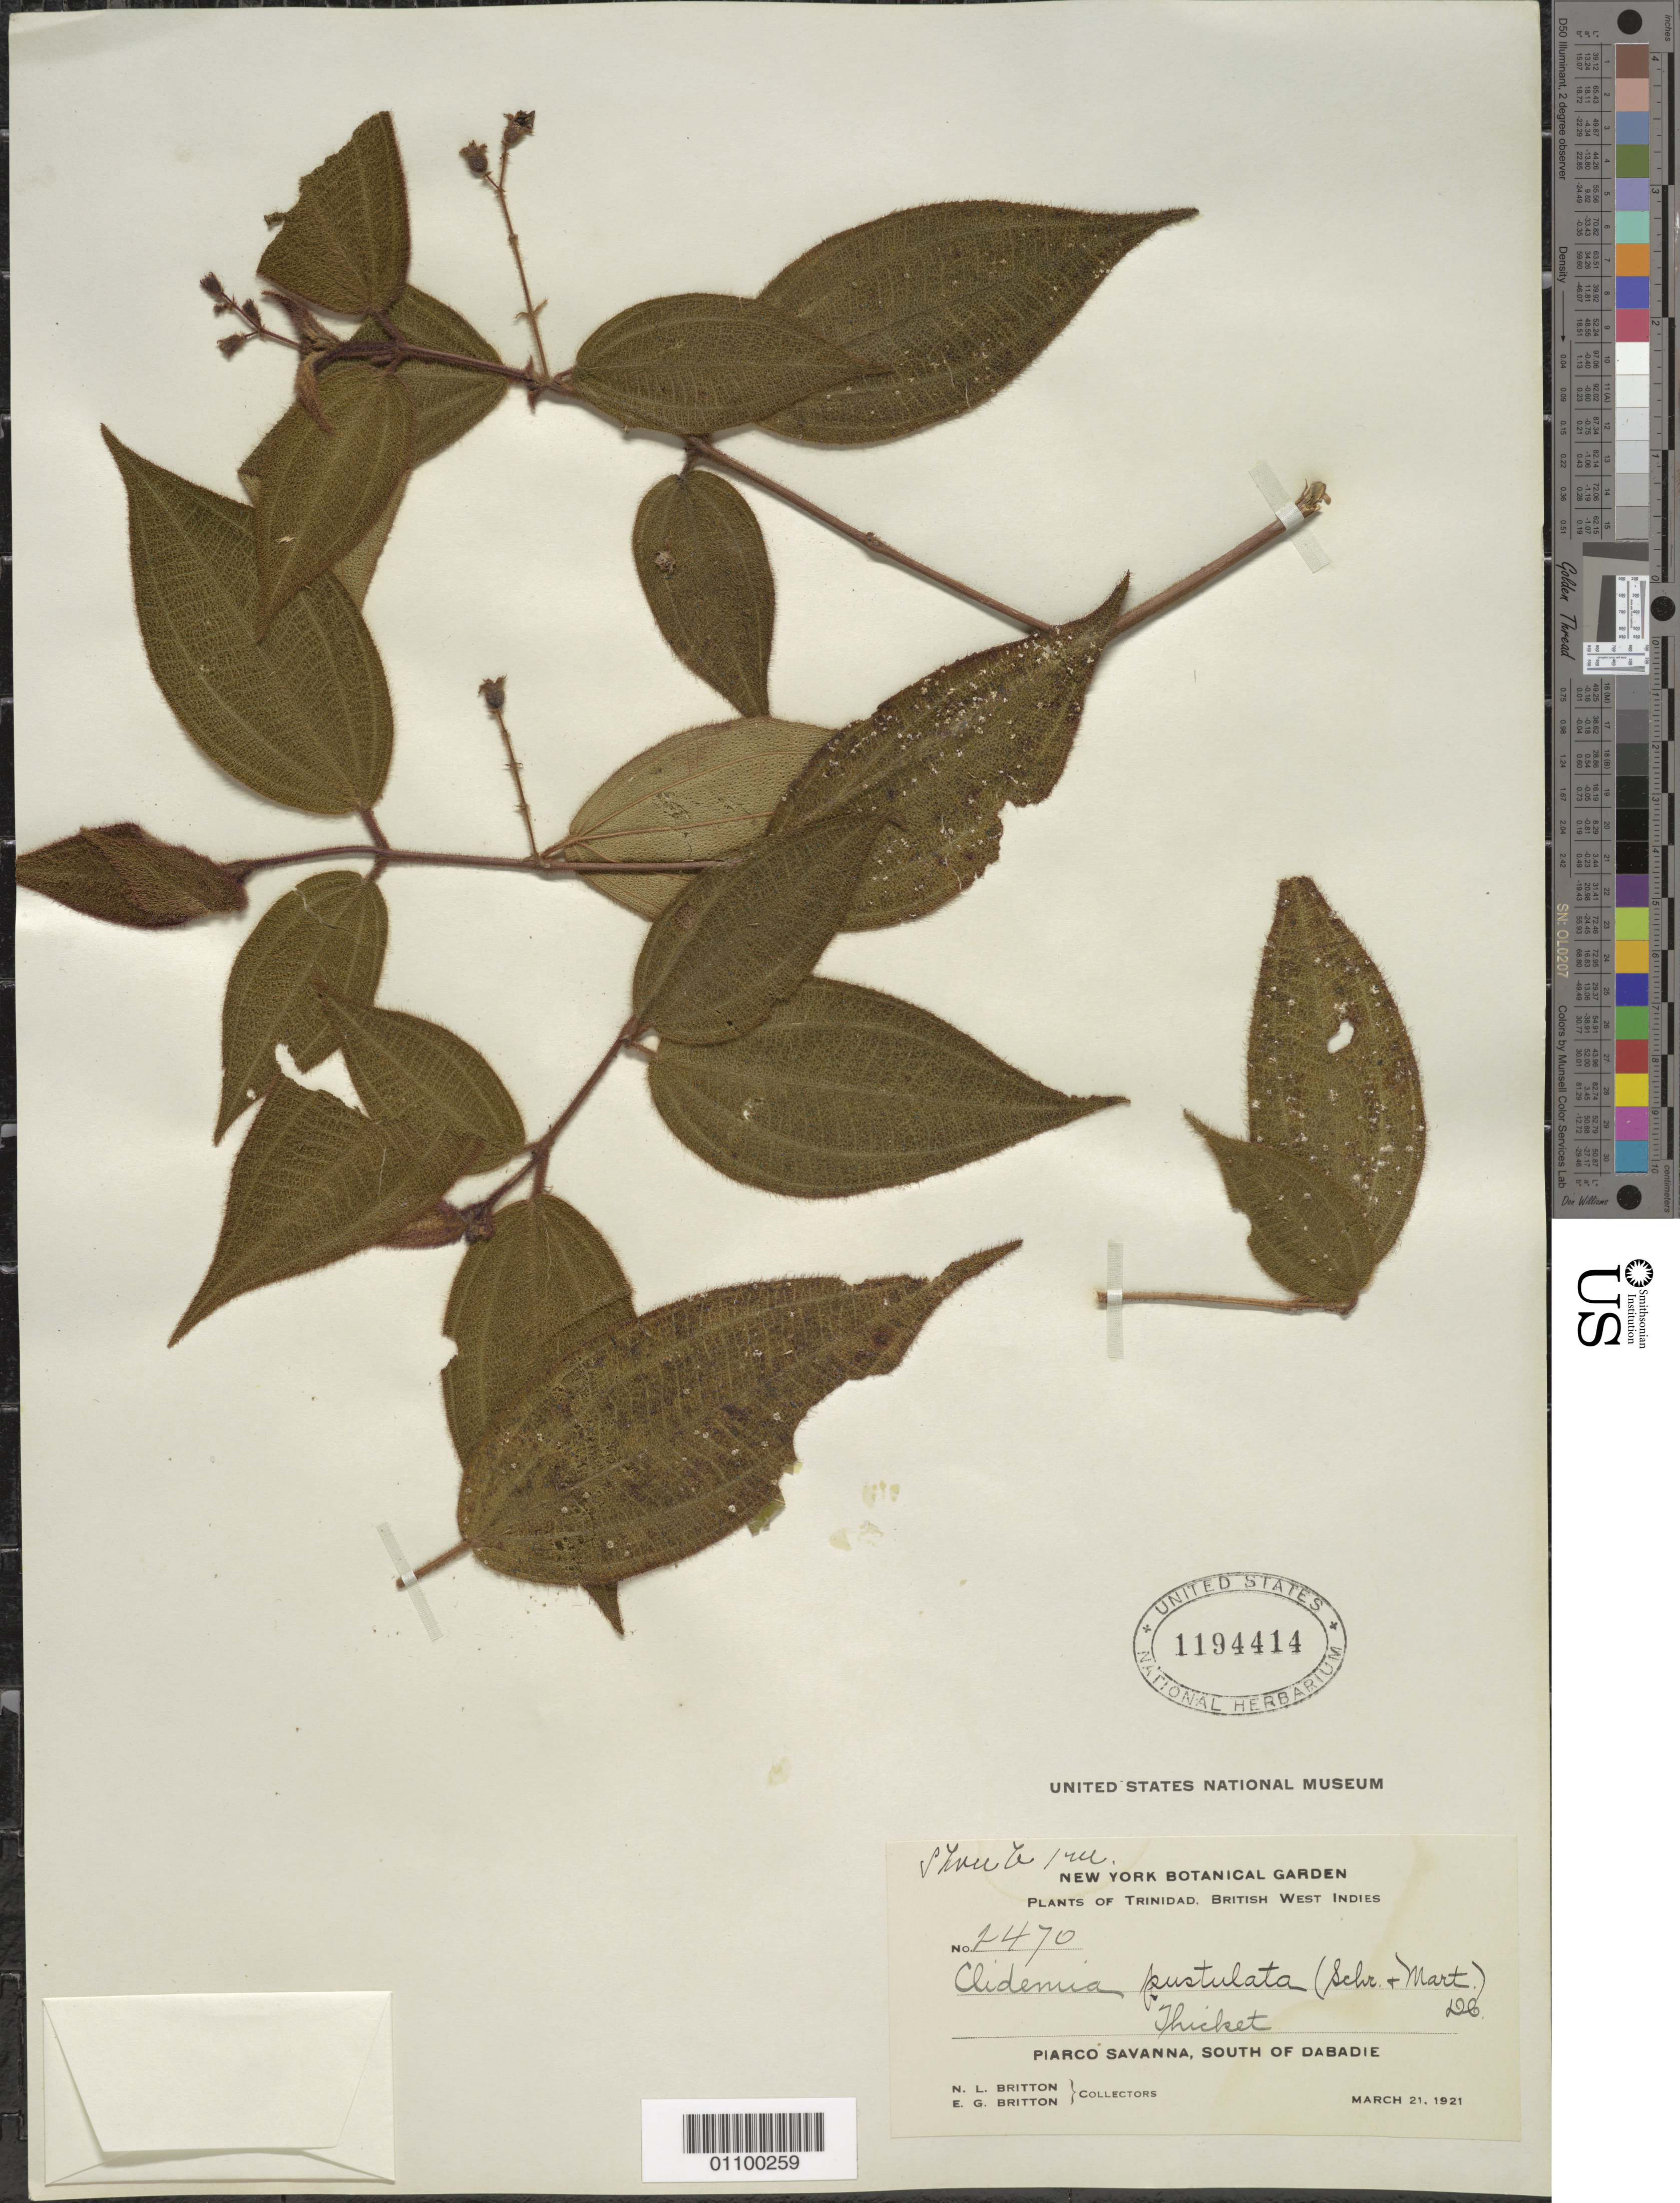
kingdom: Plantae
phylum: Tracheophyta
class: Magnoliopsida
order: Myrtales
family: Melastomataceae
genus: Clidemia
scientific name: Clidemia pustulata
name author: DC.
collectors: N. Britton & E. G. Britton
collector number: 2470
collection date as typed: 21 Mar 1921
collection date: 1921-03-21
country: Trinidad and Tobago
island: Trinidad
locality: Piarco Savanna, S of Dabadie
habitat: thicket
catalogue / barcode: US 1194414